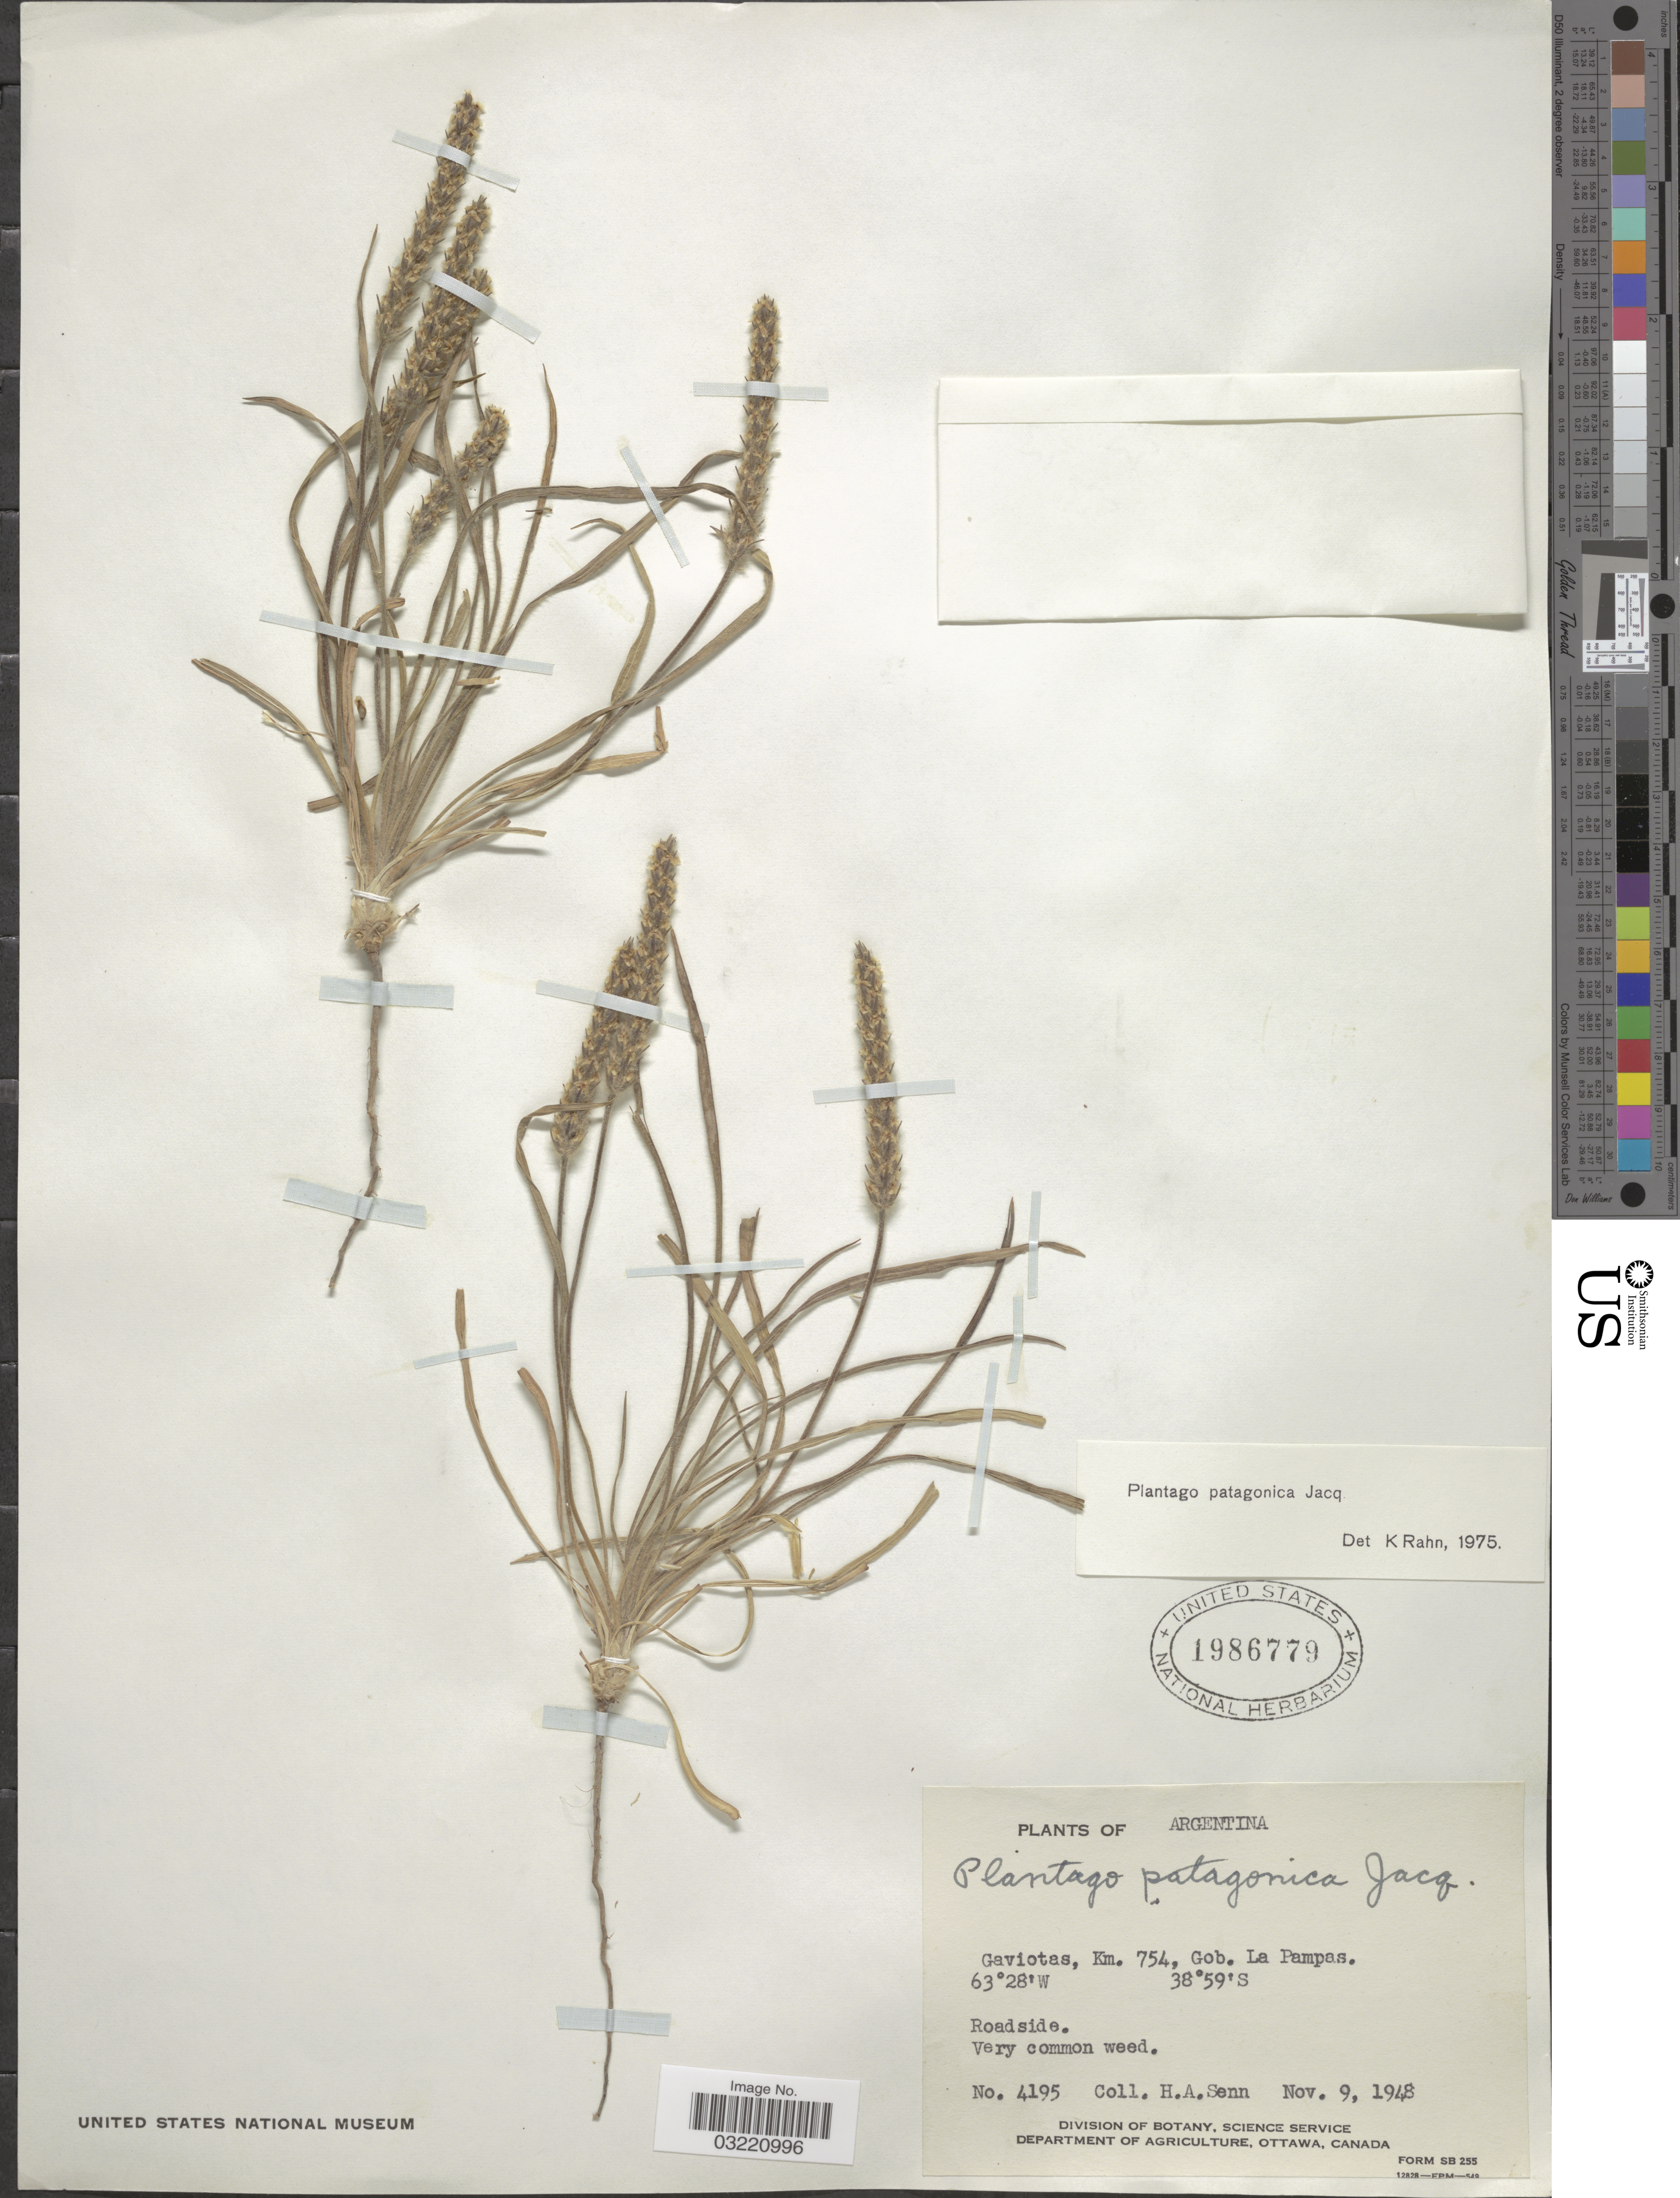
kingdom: Plantae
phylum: Tracheophyta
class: Magnoliopsida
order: Lamiales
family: Plantaginaceae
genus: Plantago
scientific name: Plantago patagonica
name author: Jacq.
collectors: H. Senn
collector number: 4195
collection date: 1948-11-09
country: Argentina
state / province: La Pampa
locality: Gaviotas, Km. 754, Gob. La Pampas.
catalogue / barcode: US 1986779